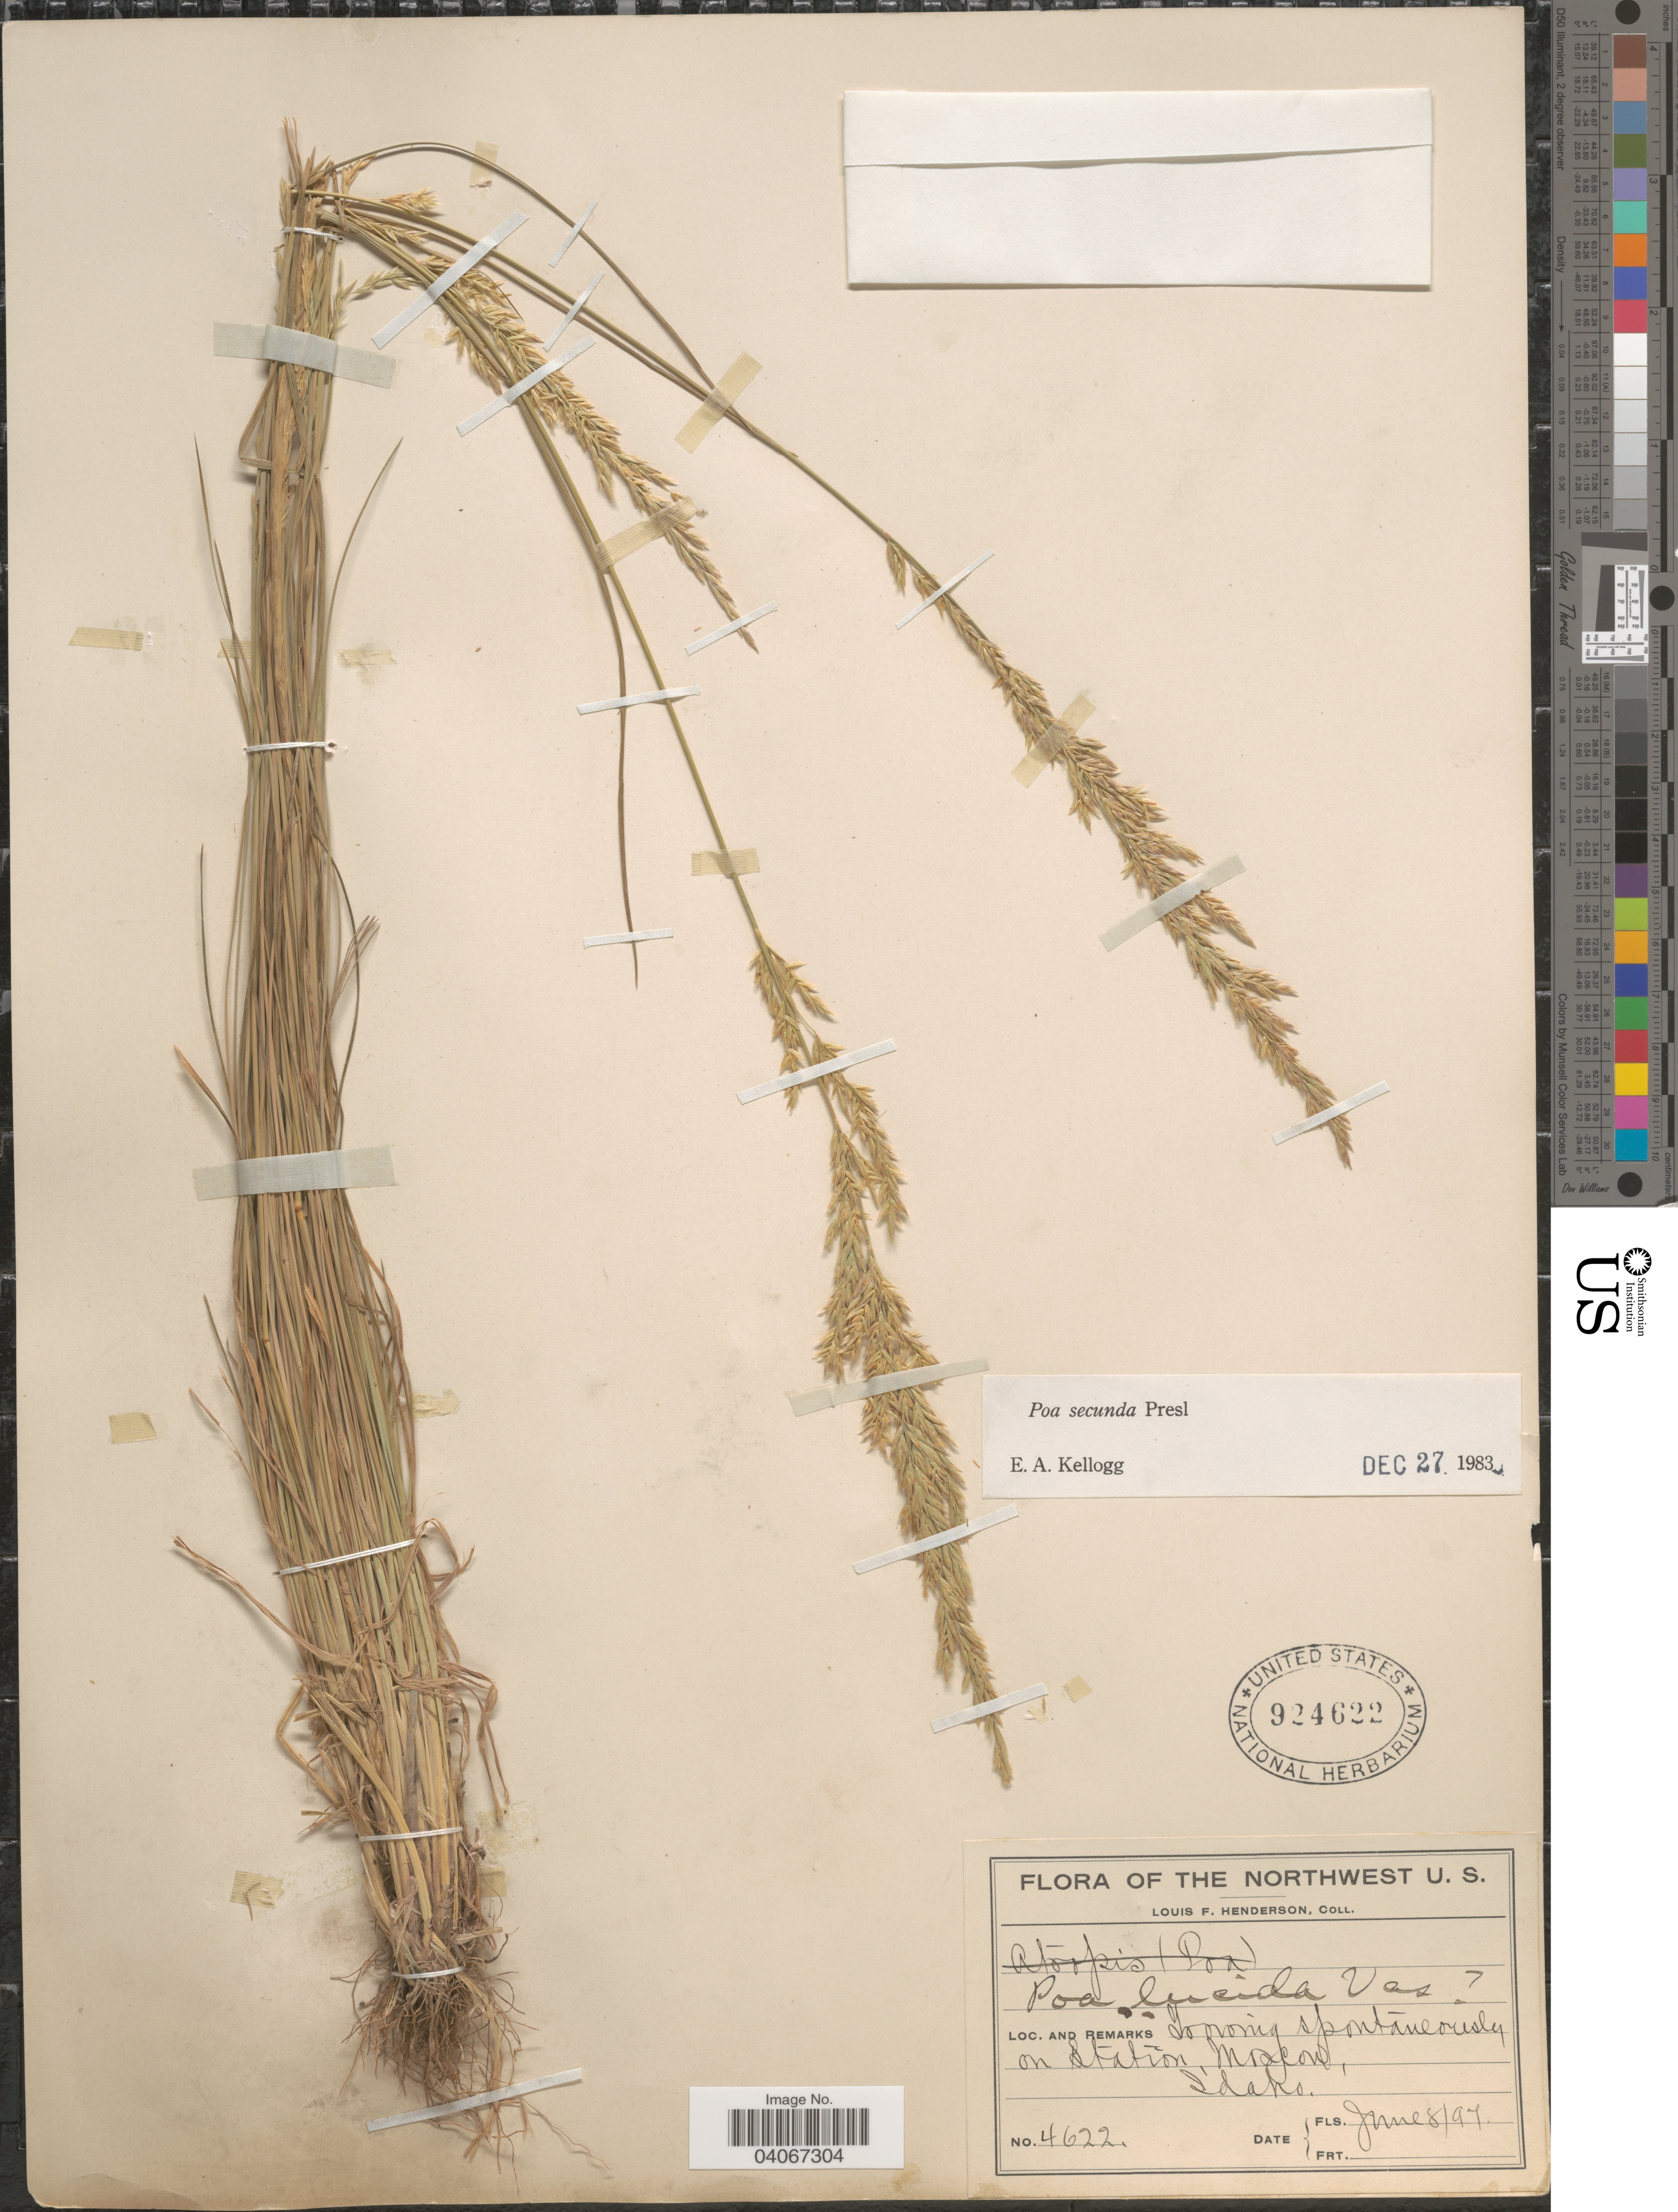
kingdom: Plantae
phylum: Tracheophyta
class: Liliopsida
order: Poales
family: Poaceae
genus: Poa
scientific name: Poa secunda subsp. secunda var. secunda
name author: J. Presl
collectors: L. Henderson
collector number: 4622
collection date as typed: Transcribed d/m/y: 8/6/97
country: United States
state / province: Idaho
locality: Northwest U. S. On Station Moscow.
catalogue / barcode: US 924622